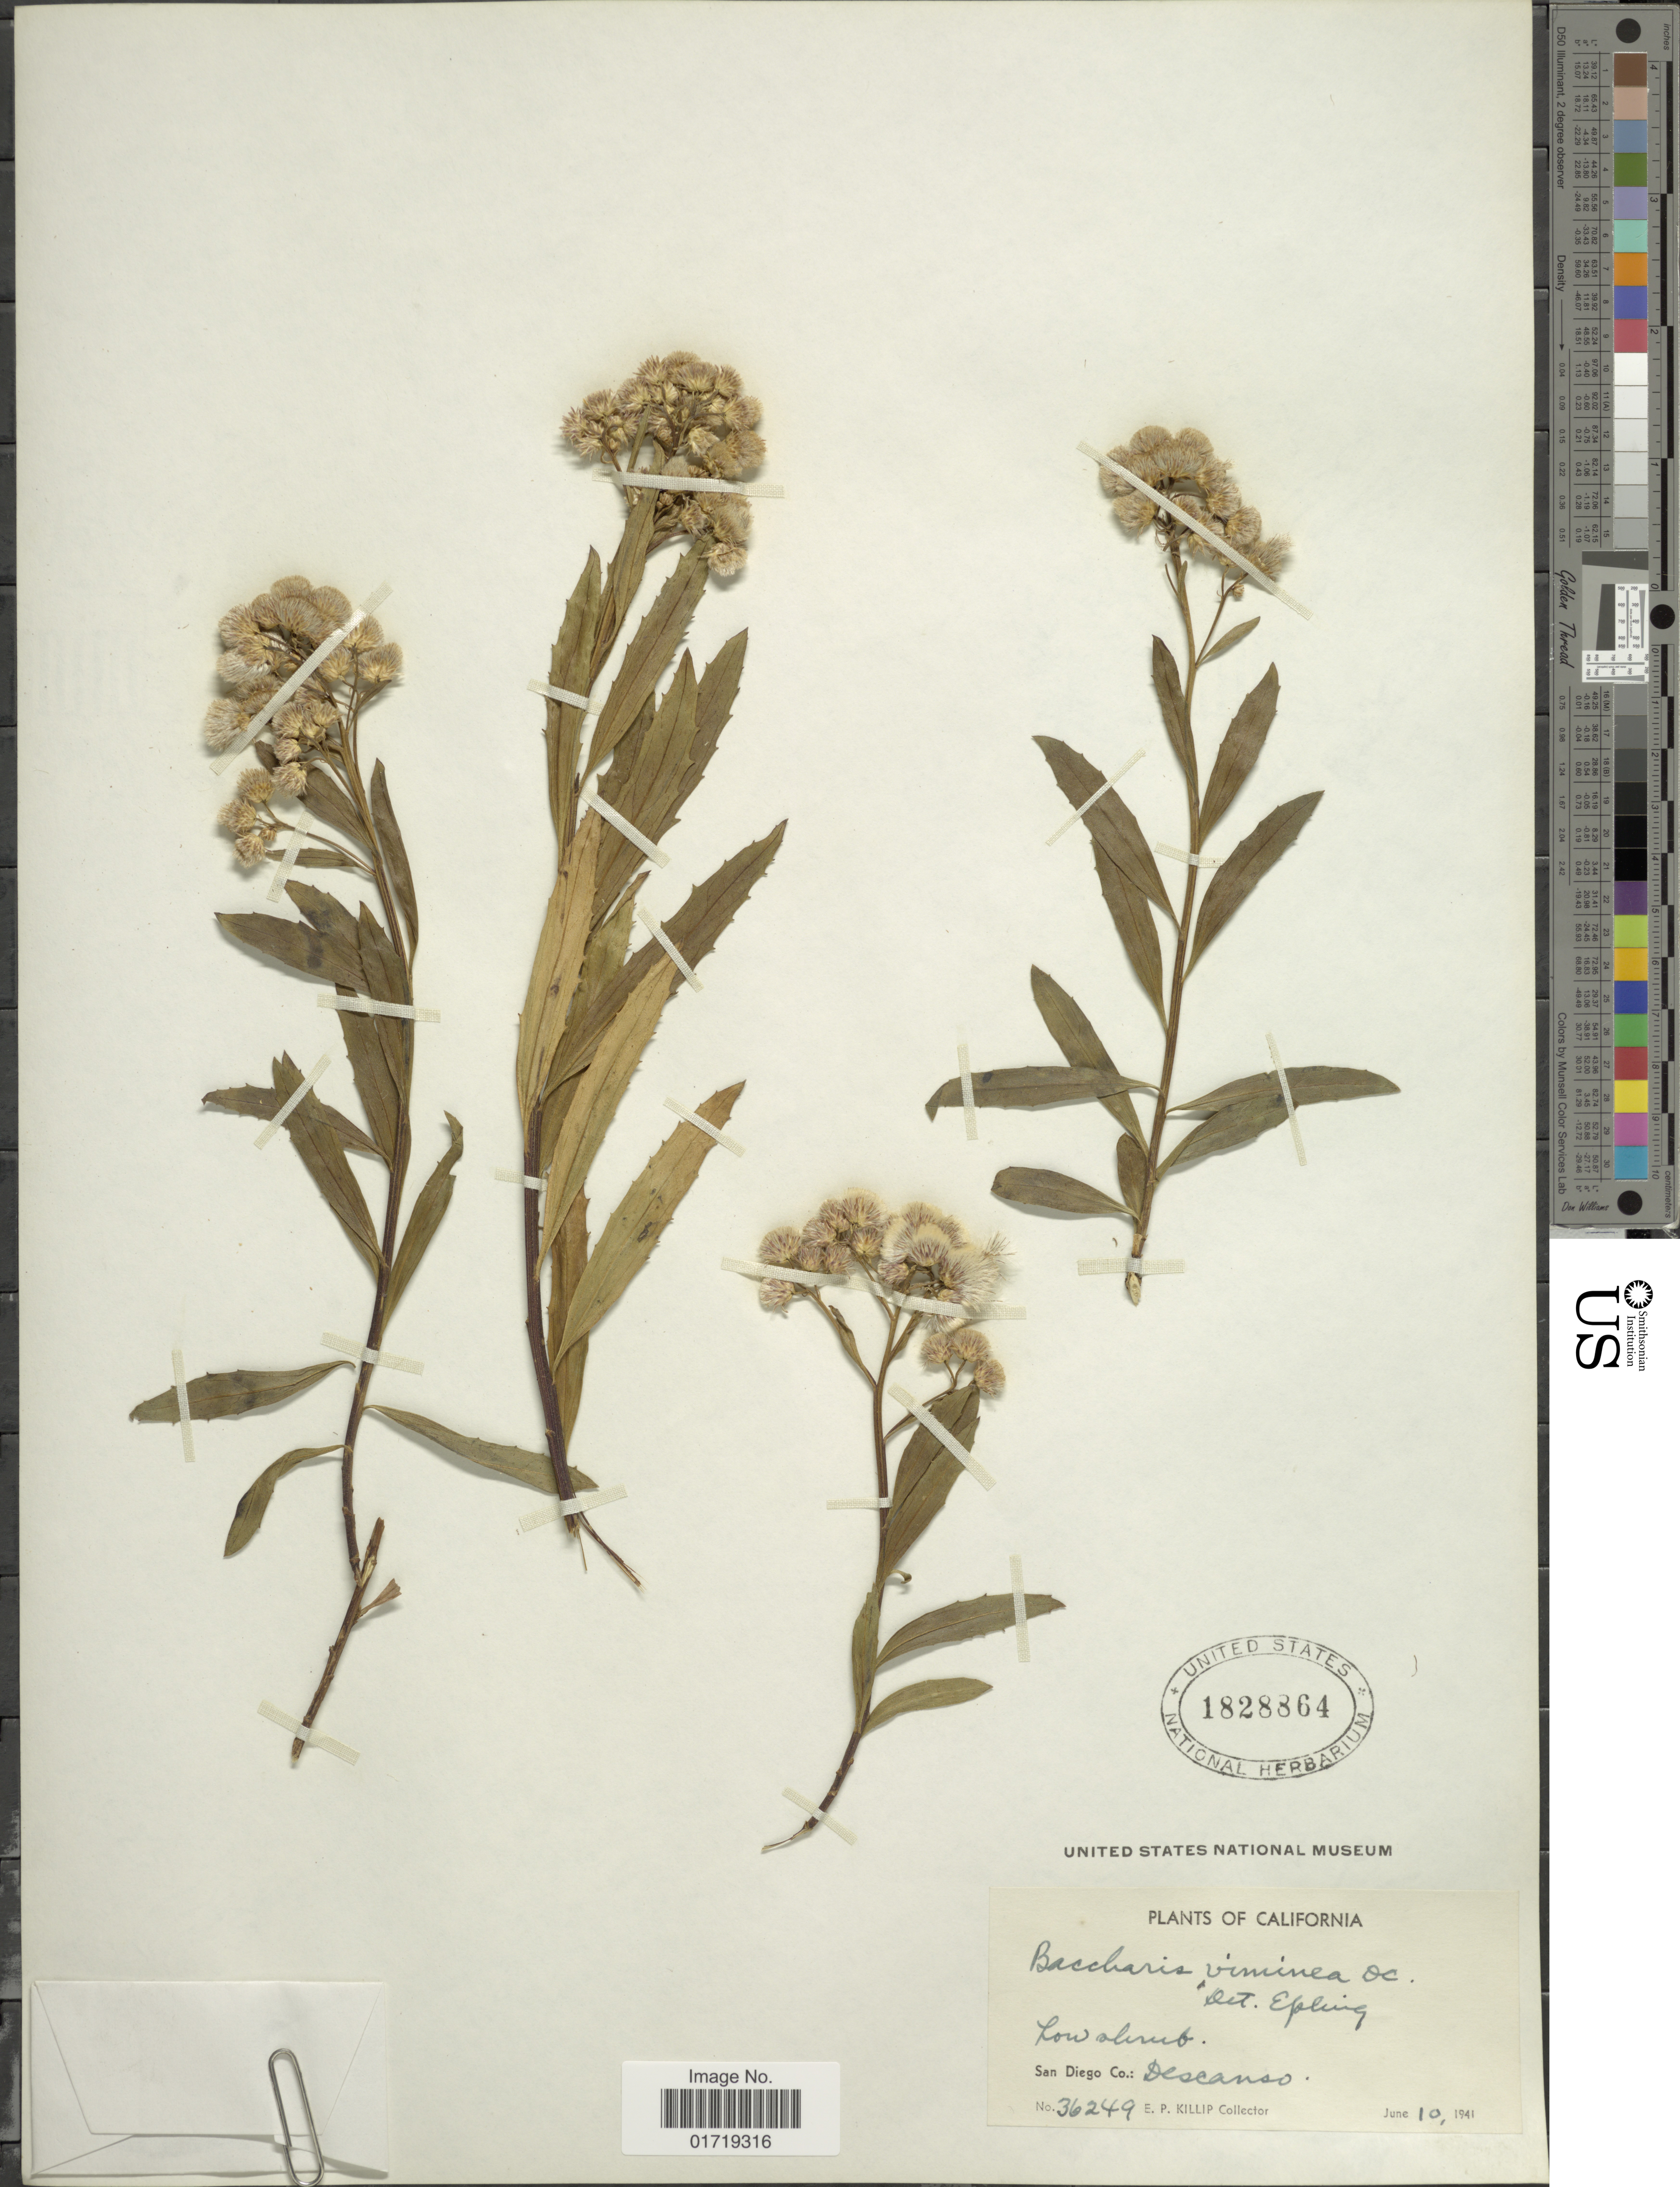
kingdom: Plantae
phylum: Tracheophyta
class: Magnoliopsida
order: Asterales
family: Asteraceae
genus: Baccharis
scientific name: Baccharis viminea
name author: DC.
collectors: E. P. Killip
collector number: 36249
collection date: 1941-06-10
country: United States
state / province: California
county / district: San Diego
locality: San Diego Co;.: Descanso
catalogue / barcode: US 1828864